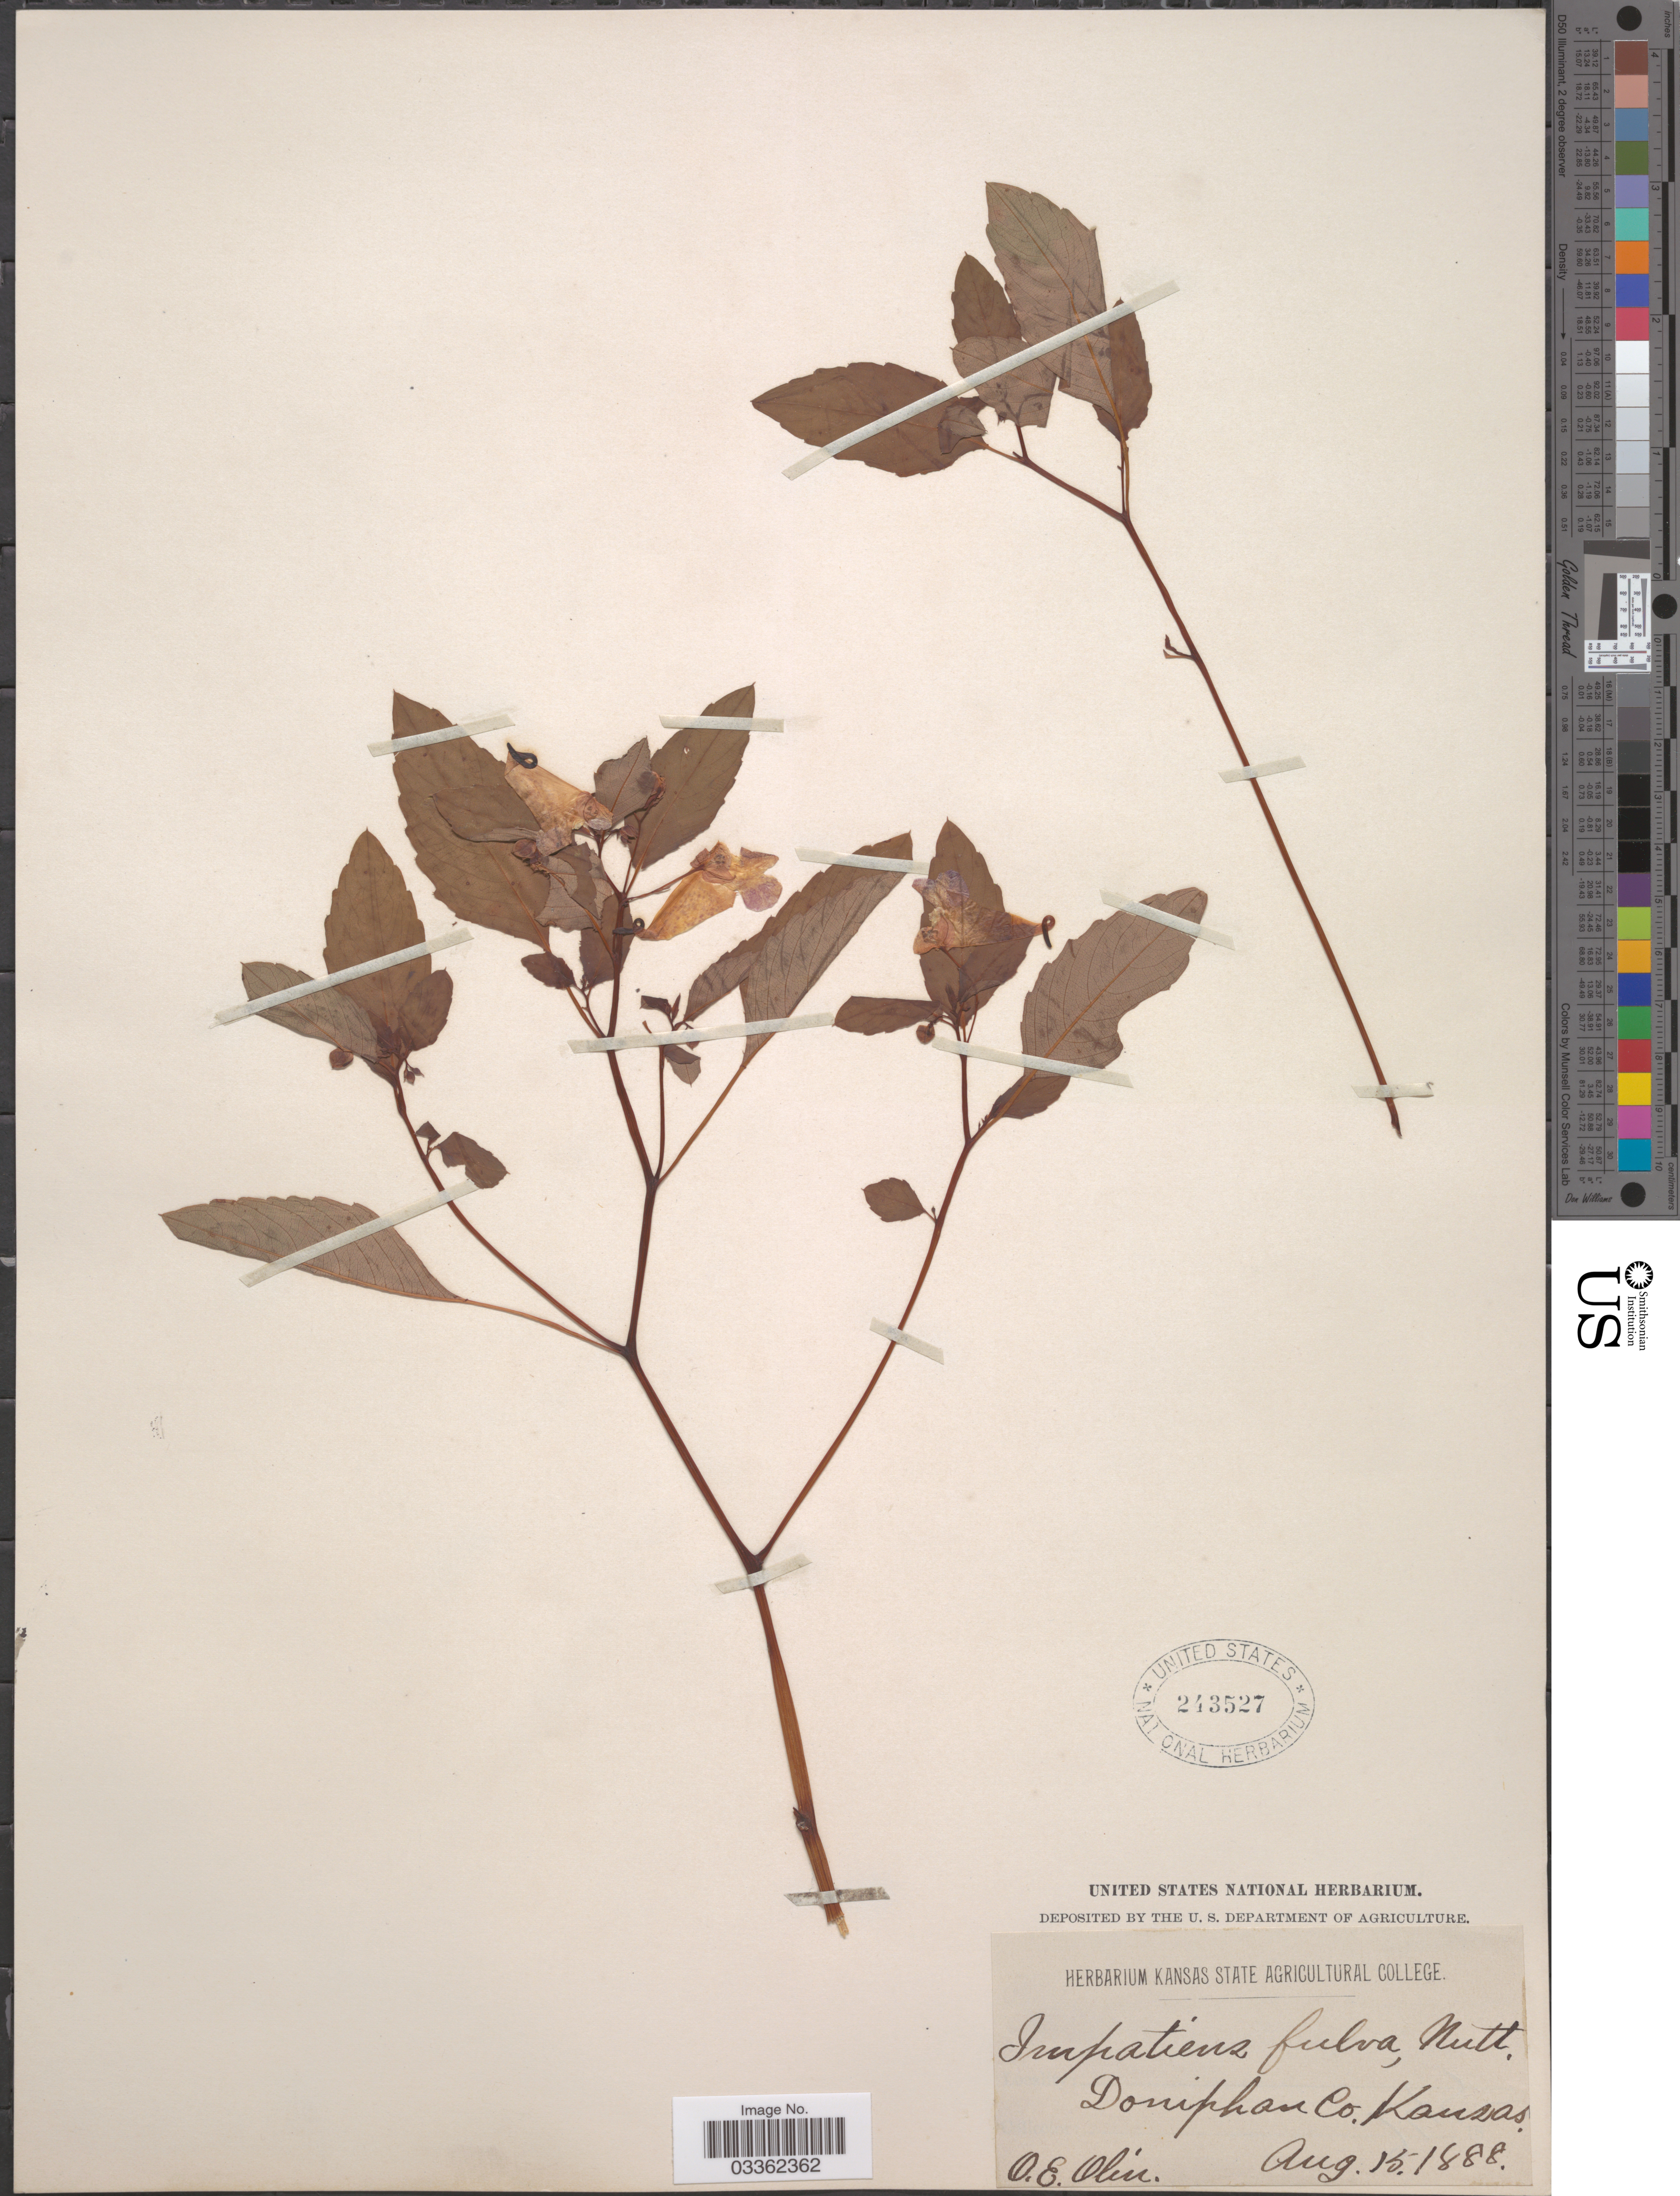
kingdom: Plantae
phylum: Tracheophyta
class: Magnoliopsida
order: Ericales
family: Balsaminaceae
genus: Impatiens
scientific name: Impatiens nortonii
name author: Rydb.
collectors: O. Olin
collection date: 1888-08-15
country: United States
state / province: Kansas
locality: Doniphan Co.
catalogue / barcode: US 243527